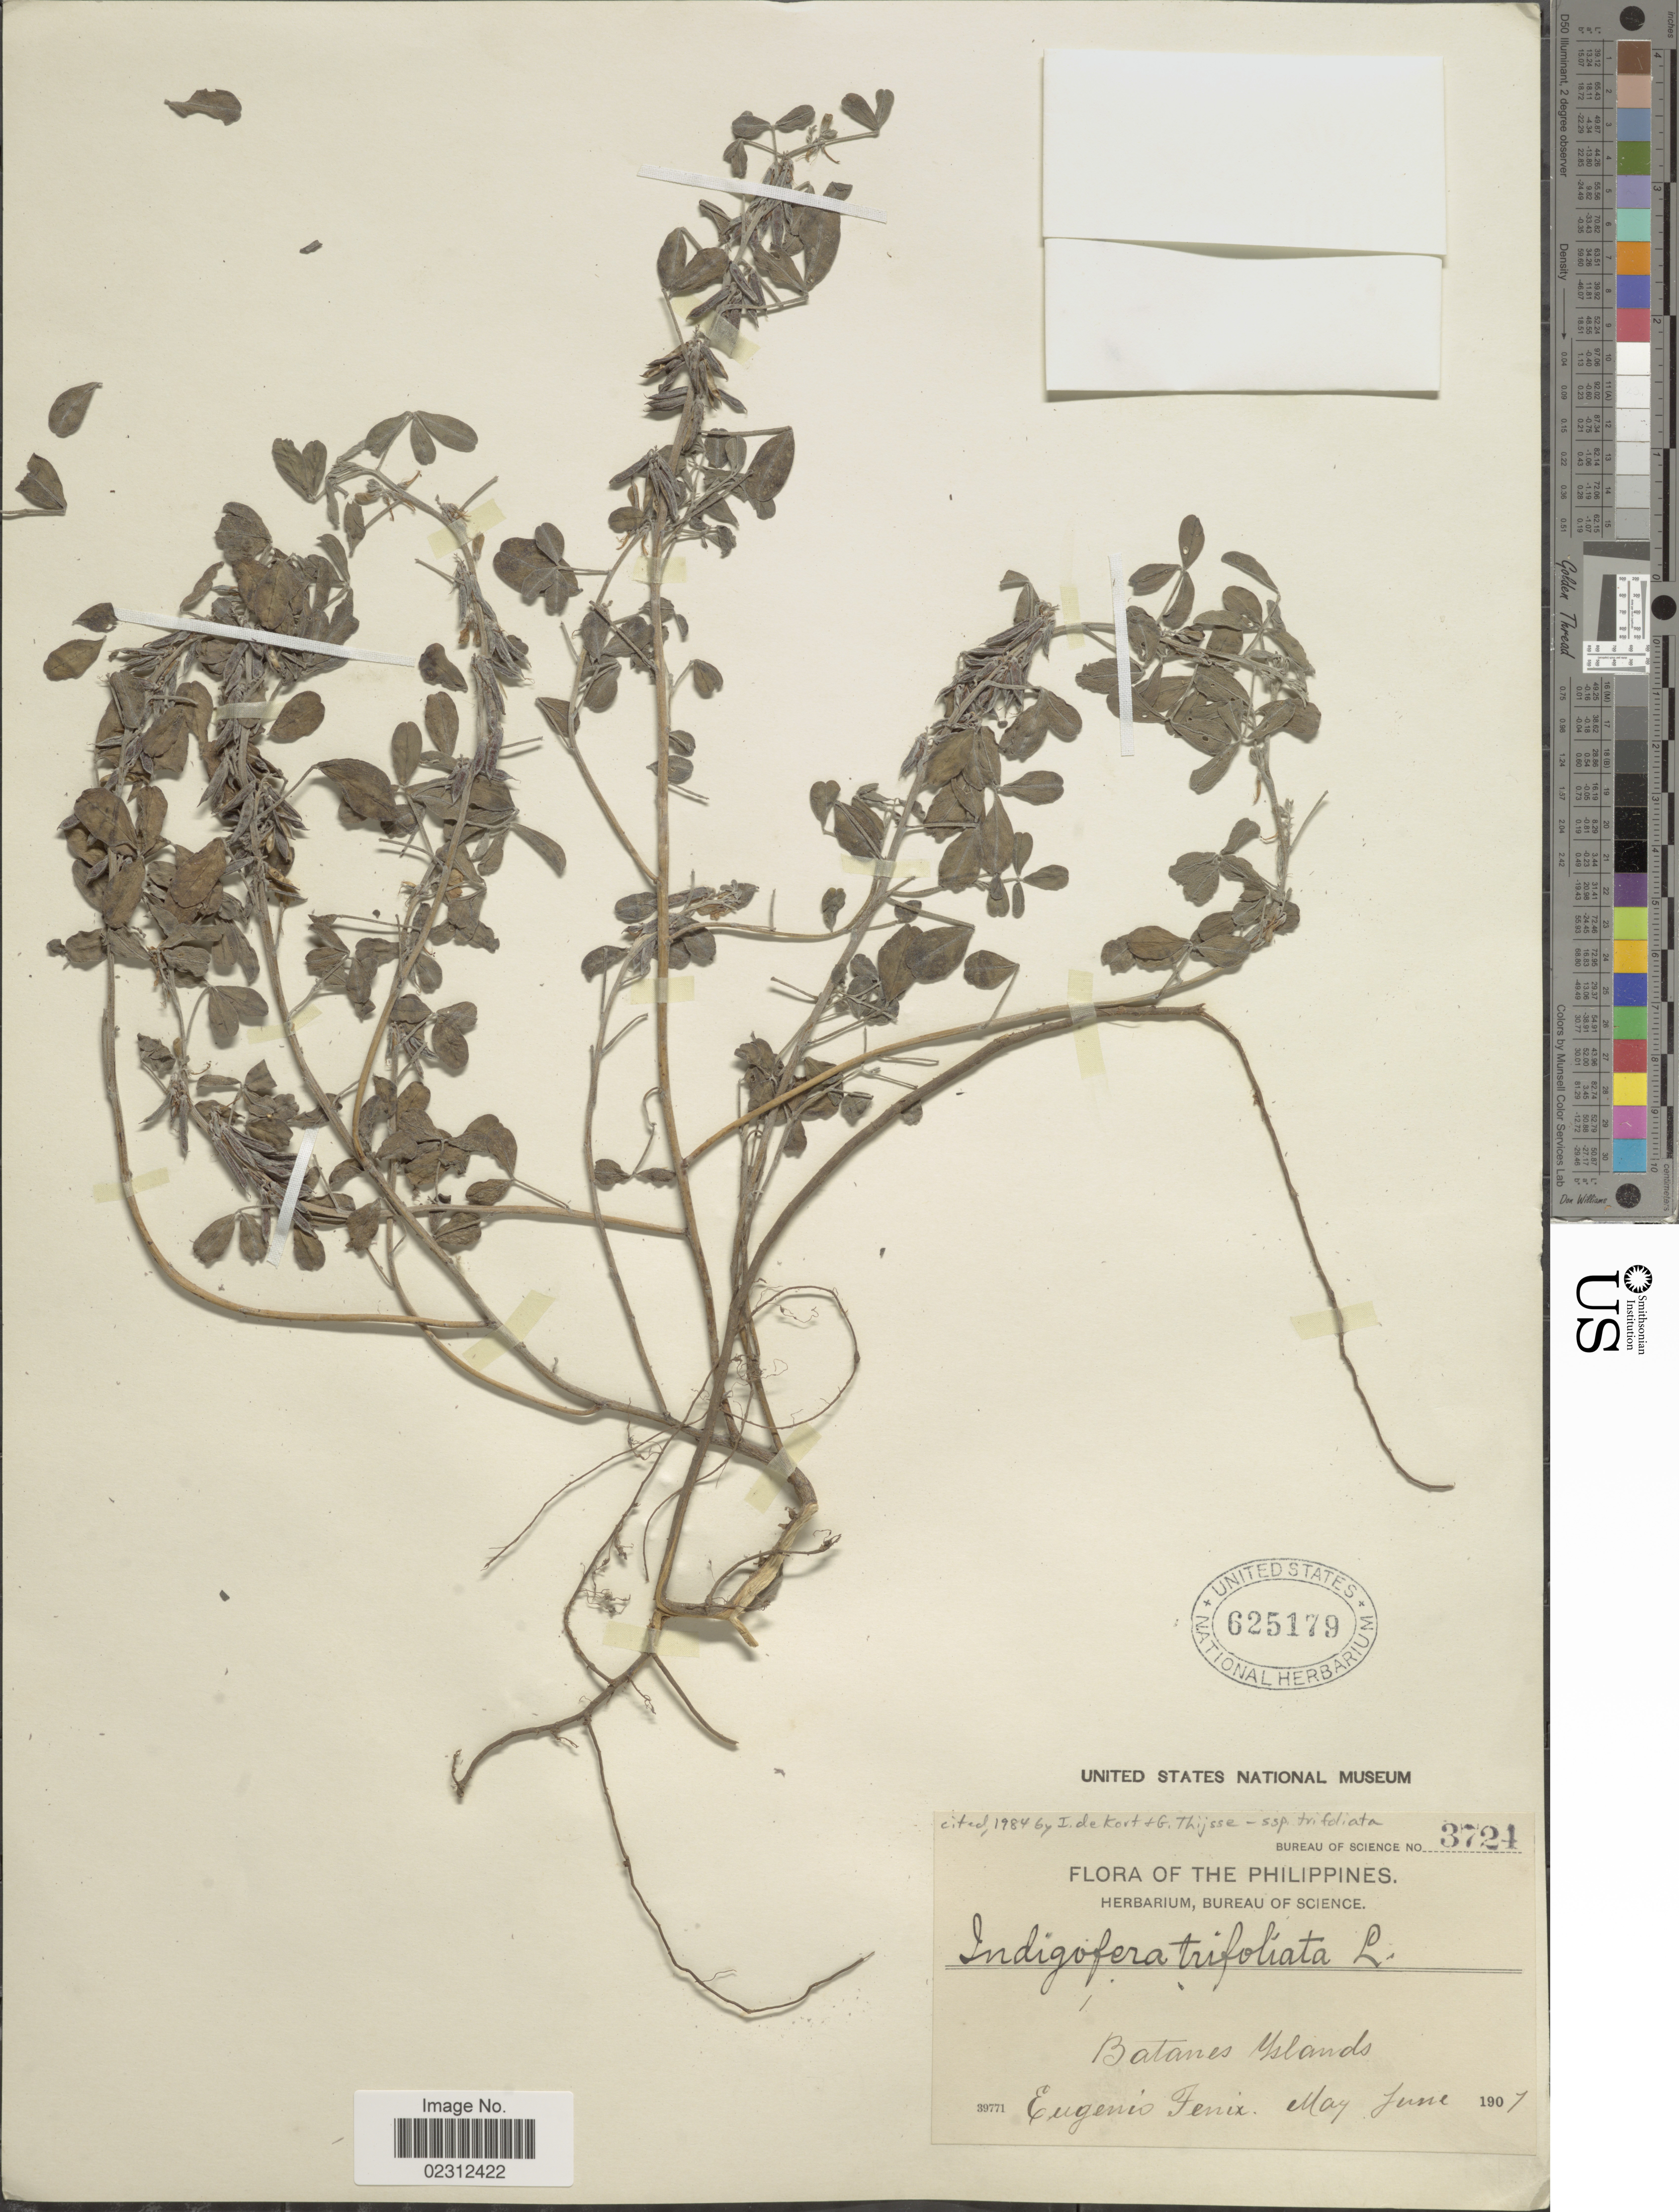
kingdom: Plantae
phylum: Tracheophyta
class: Magnoliopsida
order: Fabales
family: Fabaceae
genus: Indigofera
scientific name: Indigofera trifoliata subsp. trifoliata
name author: L.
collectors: E. Fénix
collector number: Bureau Of Science 3724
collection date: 1907-05/1907-06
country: Philippines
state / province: Cagayan Valley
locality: Batanes Islands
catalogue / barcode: US 625179